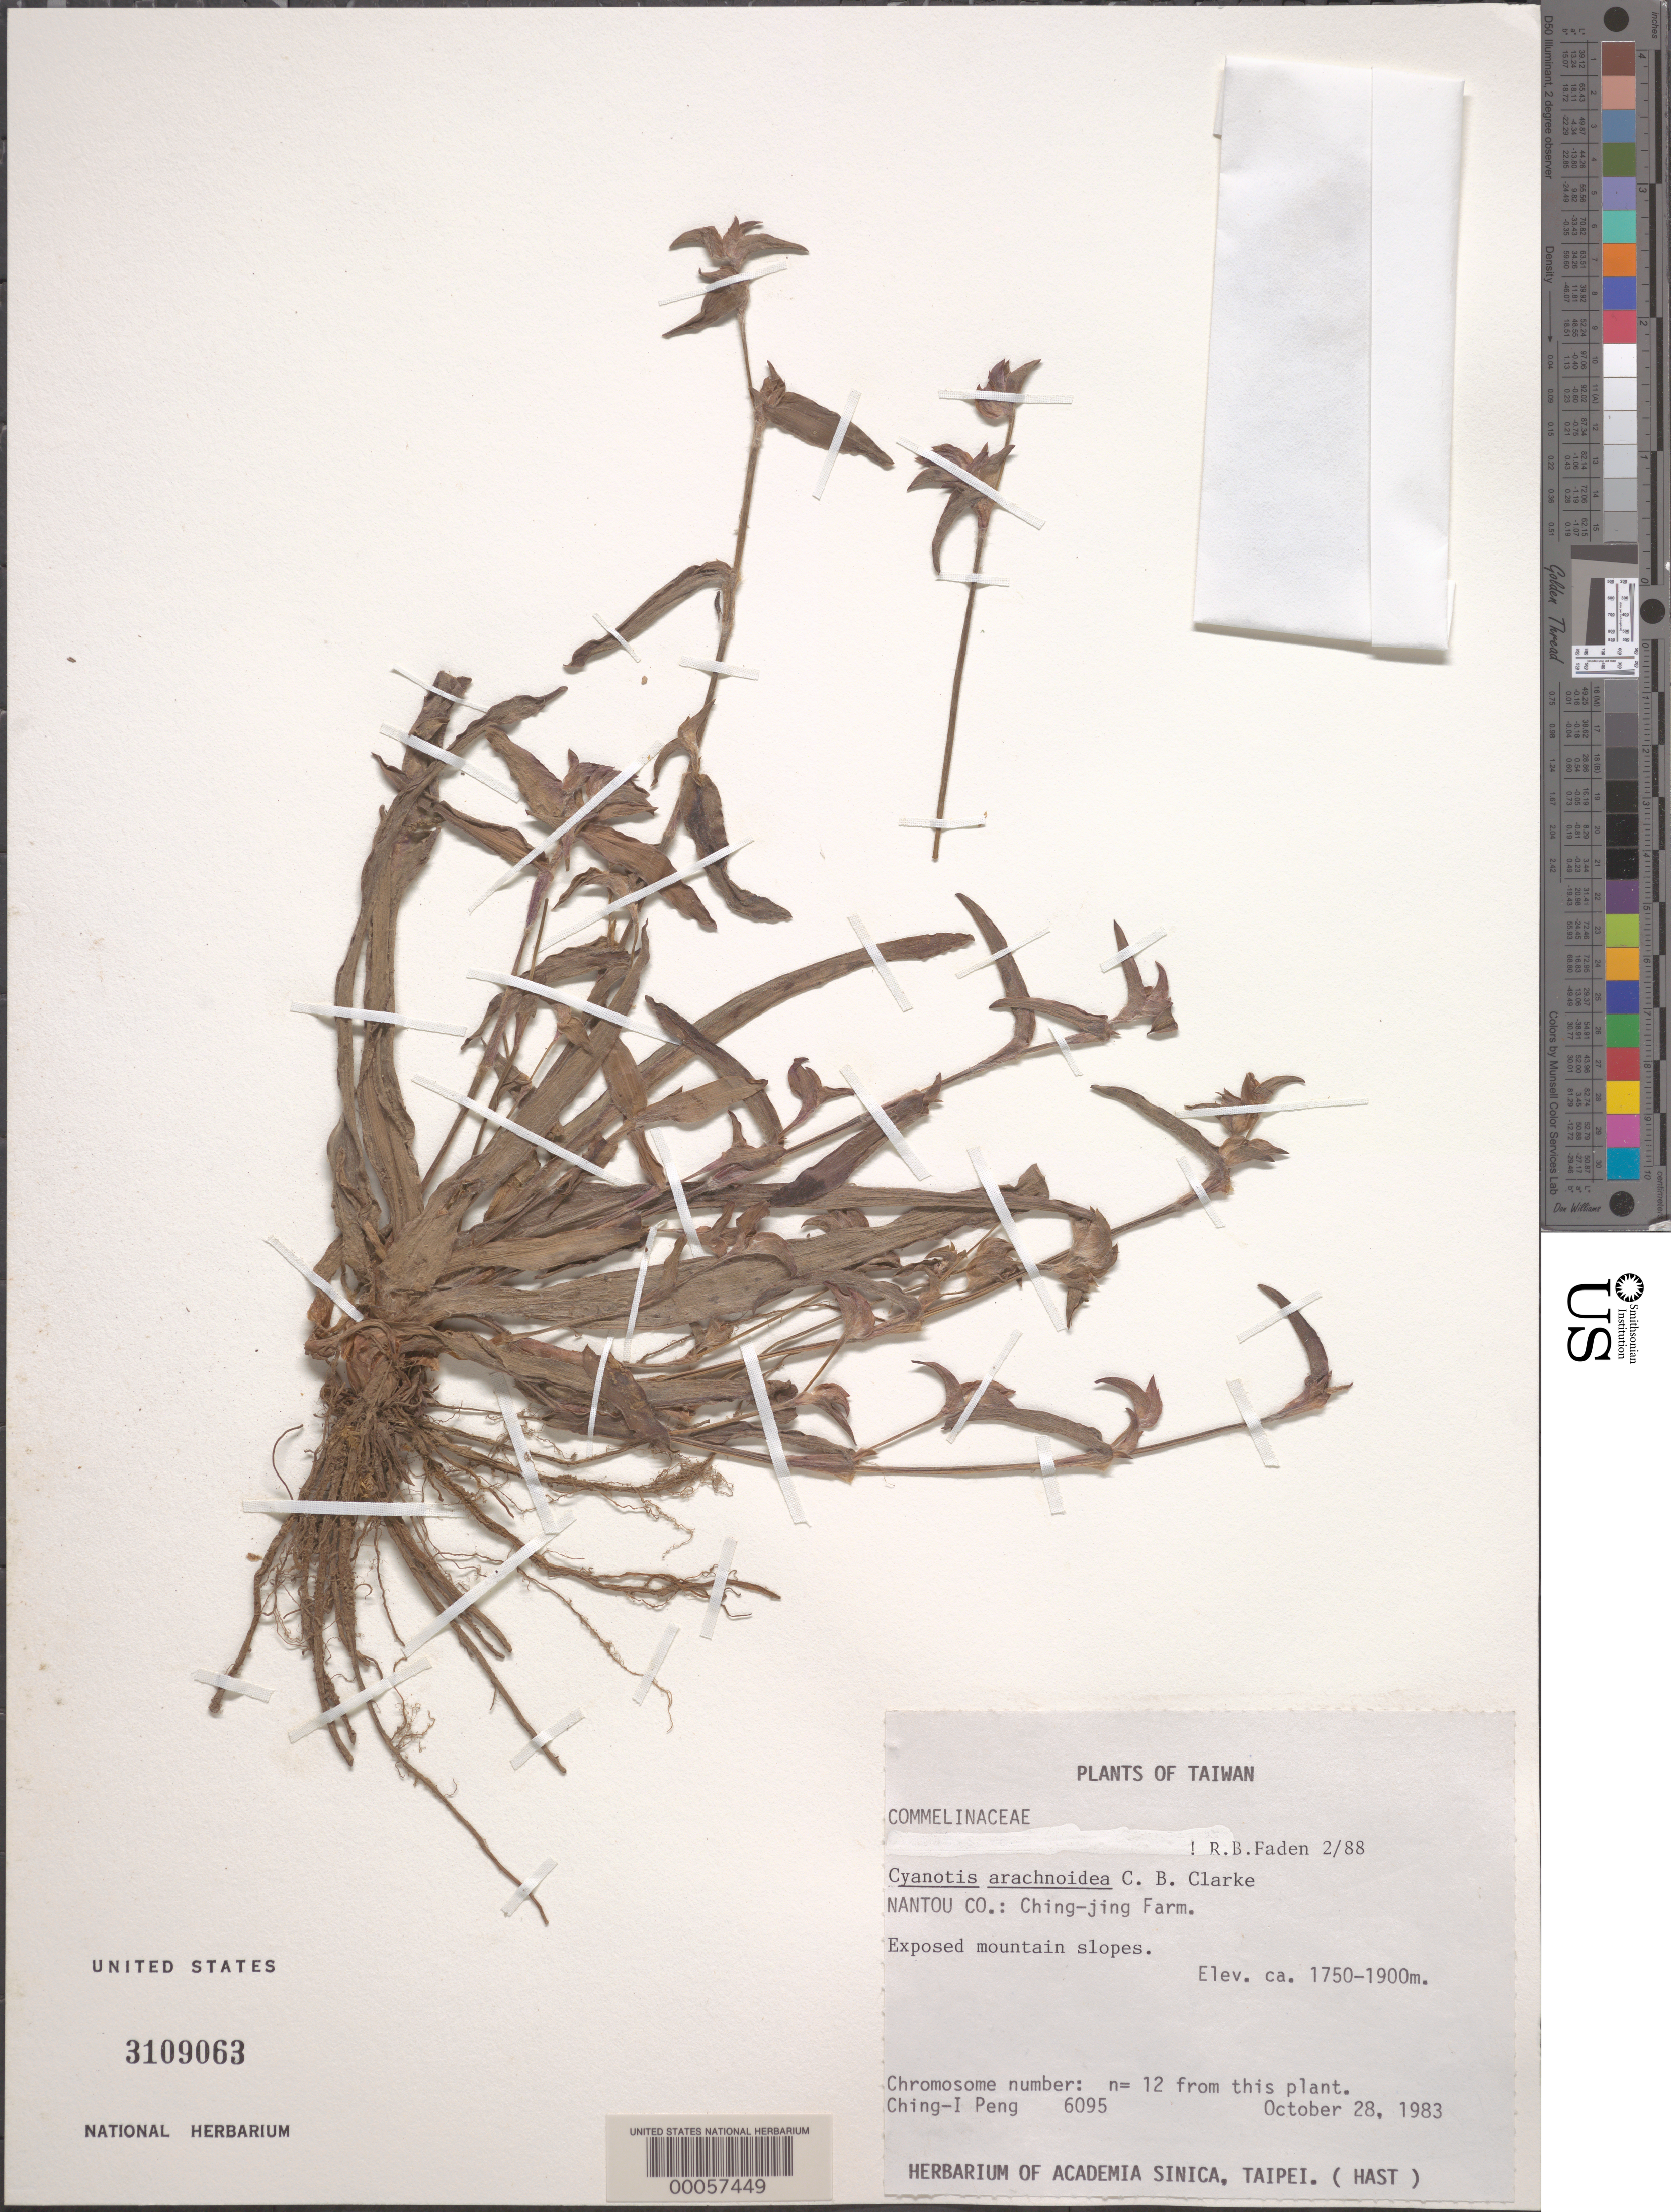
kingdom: Plantae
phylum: Tracheophyta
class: Liliopsida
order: Commelinales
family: Commelinaceae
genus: Cyanotis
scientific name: Cyanotis arachnoidea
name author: C.B. Clarke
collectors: C.-I Peng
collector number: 6095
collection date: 1983-10-28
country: Taiwan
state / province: Nantou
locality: Nantou Co.: Ching-jing Farm.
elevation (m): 1750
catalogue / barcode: US 3109063